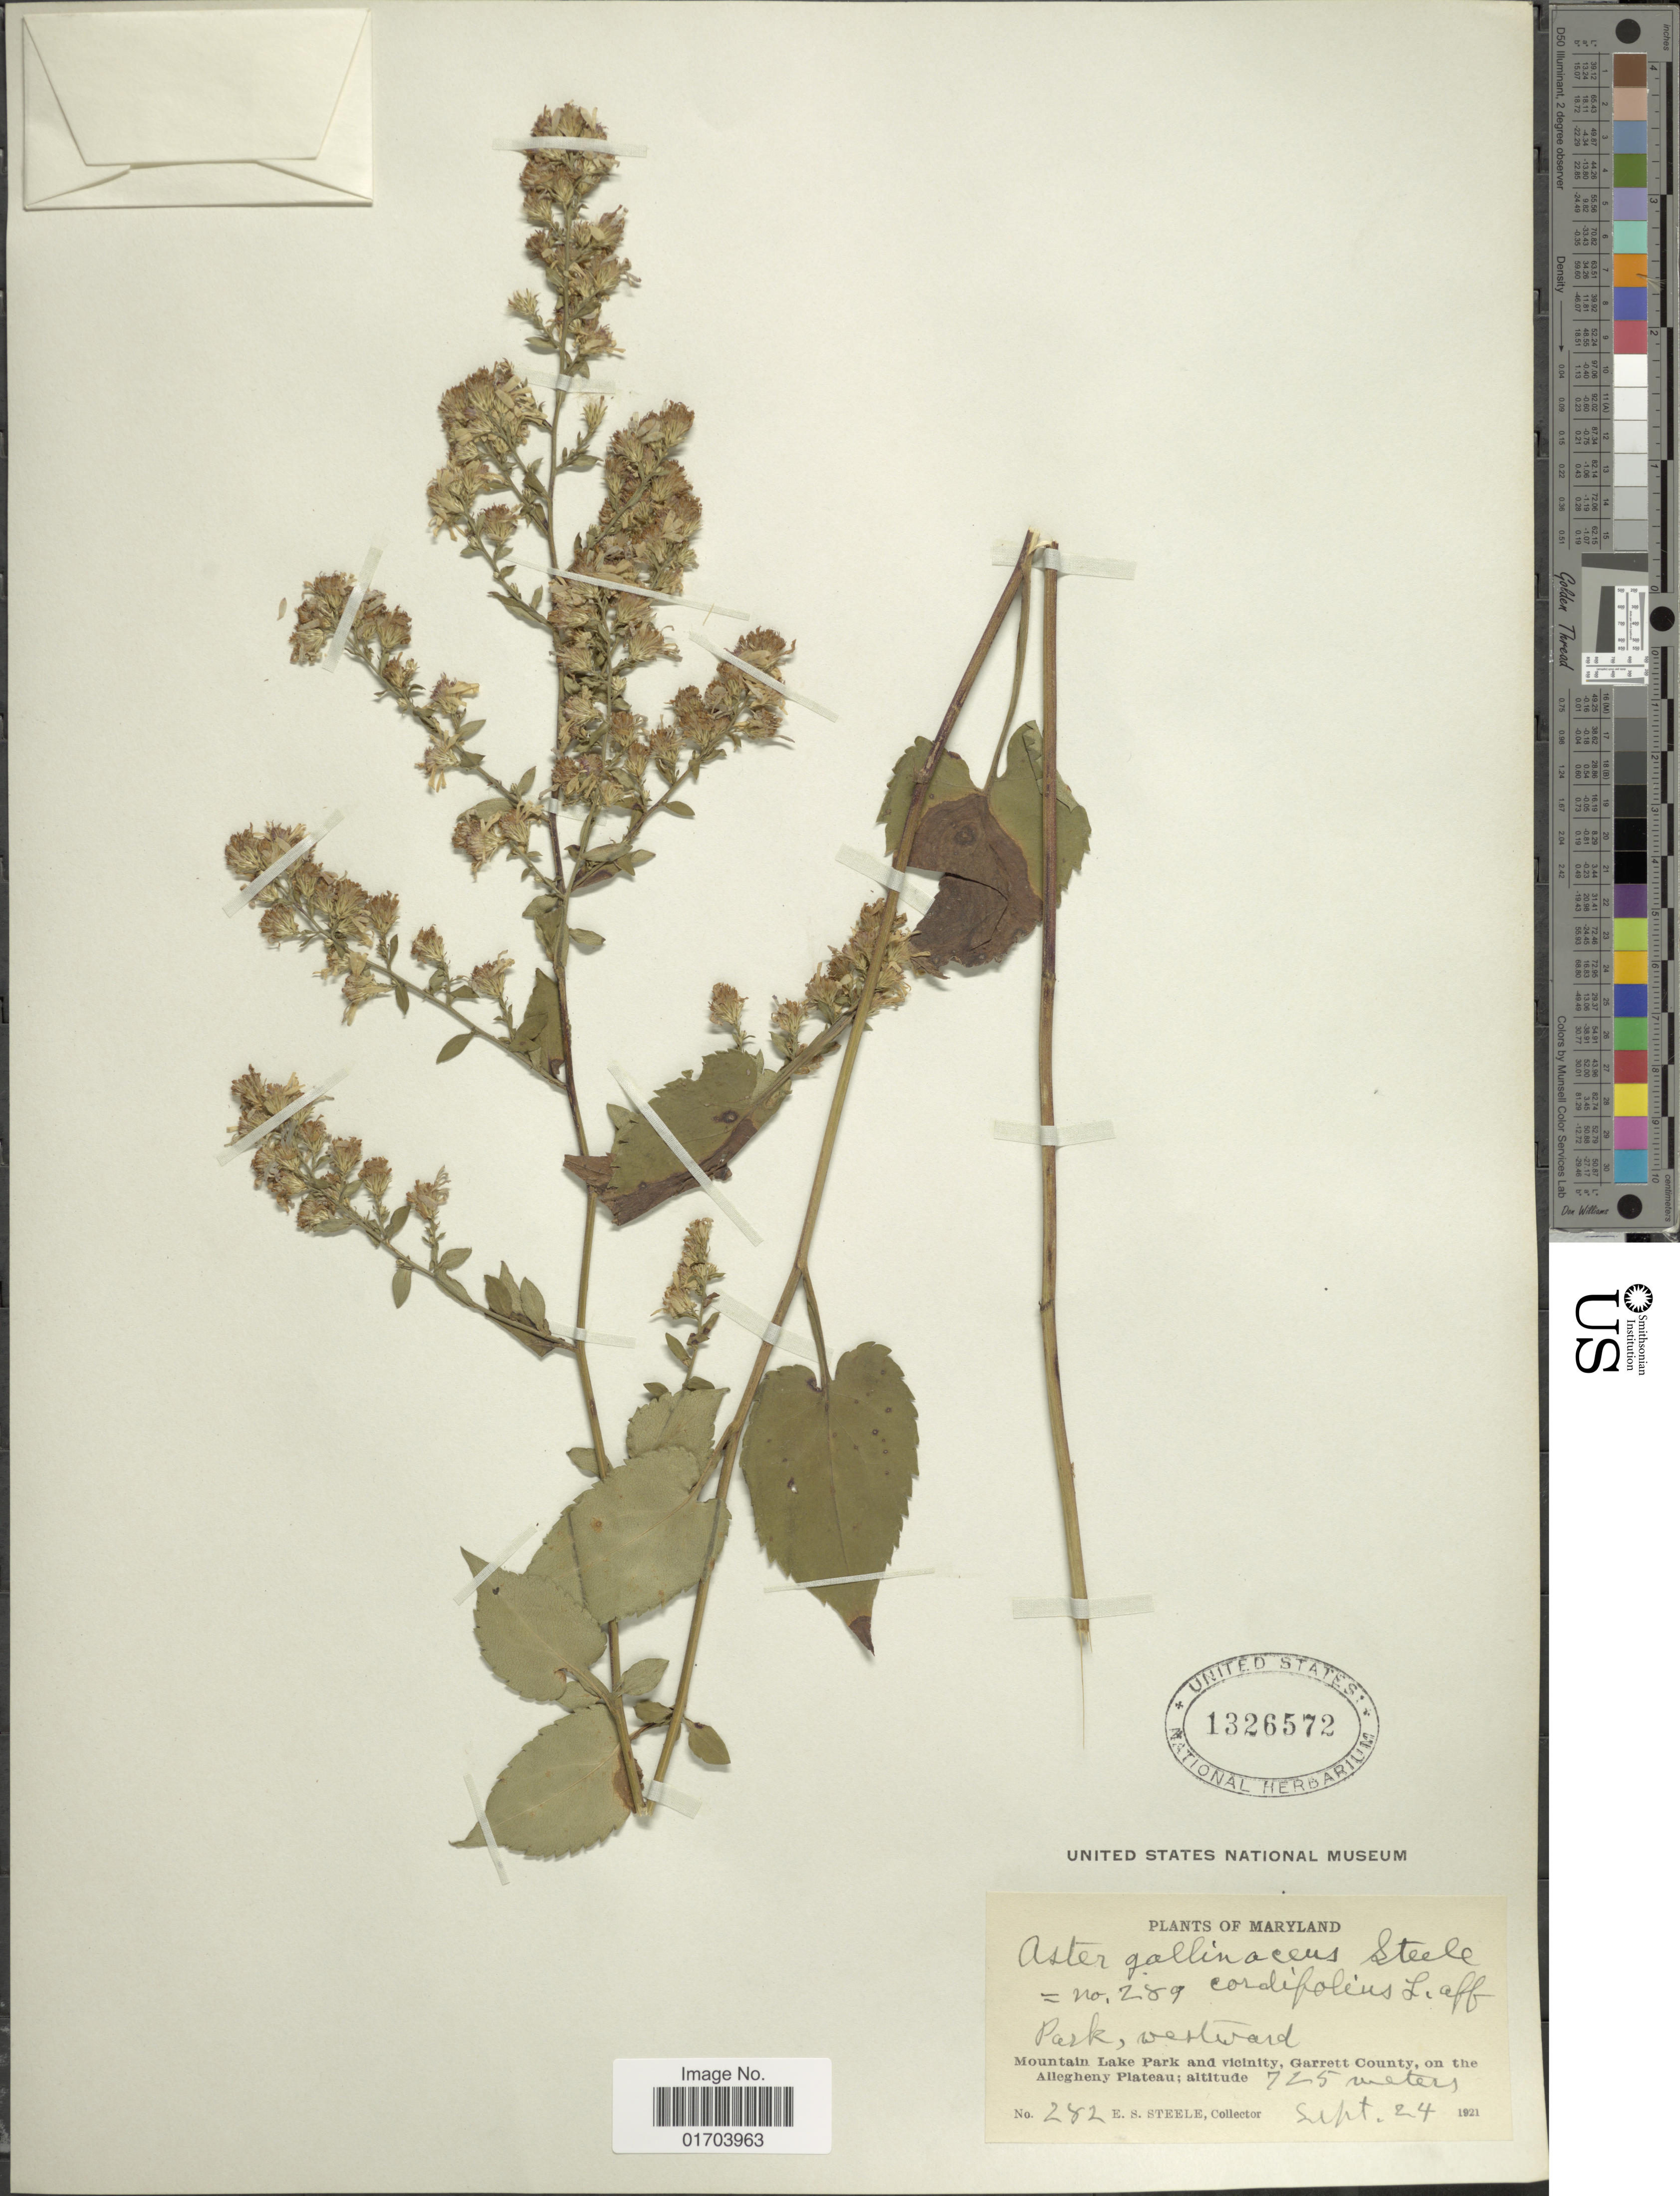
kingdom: Plantae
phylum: Tracheophyta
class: Magnoliopsida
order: Asterales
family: Asteraceae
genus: Aster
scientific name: Aster gallinaceus E.S. Steele sp. nov. ined.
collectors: E. Steele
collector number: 282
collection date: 1921-09-24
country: United States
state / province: Maryland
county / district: Garrett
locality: Park, westward, Mountain Lake Park and vicinity, Garrett County, on the Allegheny Plateau.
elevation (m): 725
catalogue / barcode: US 1326572